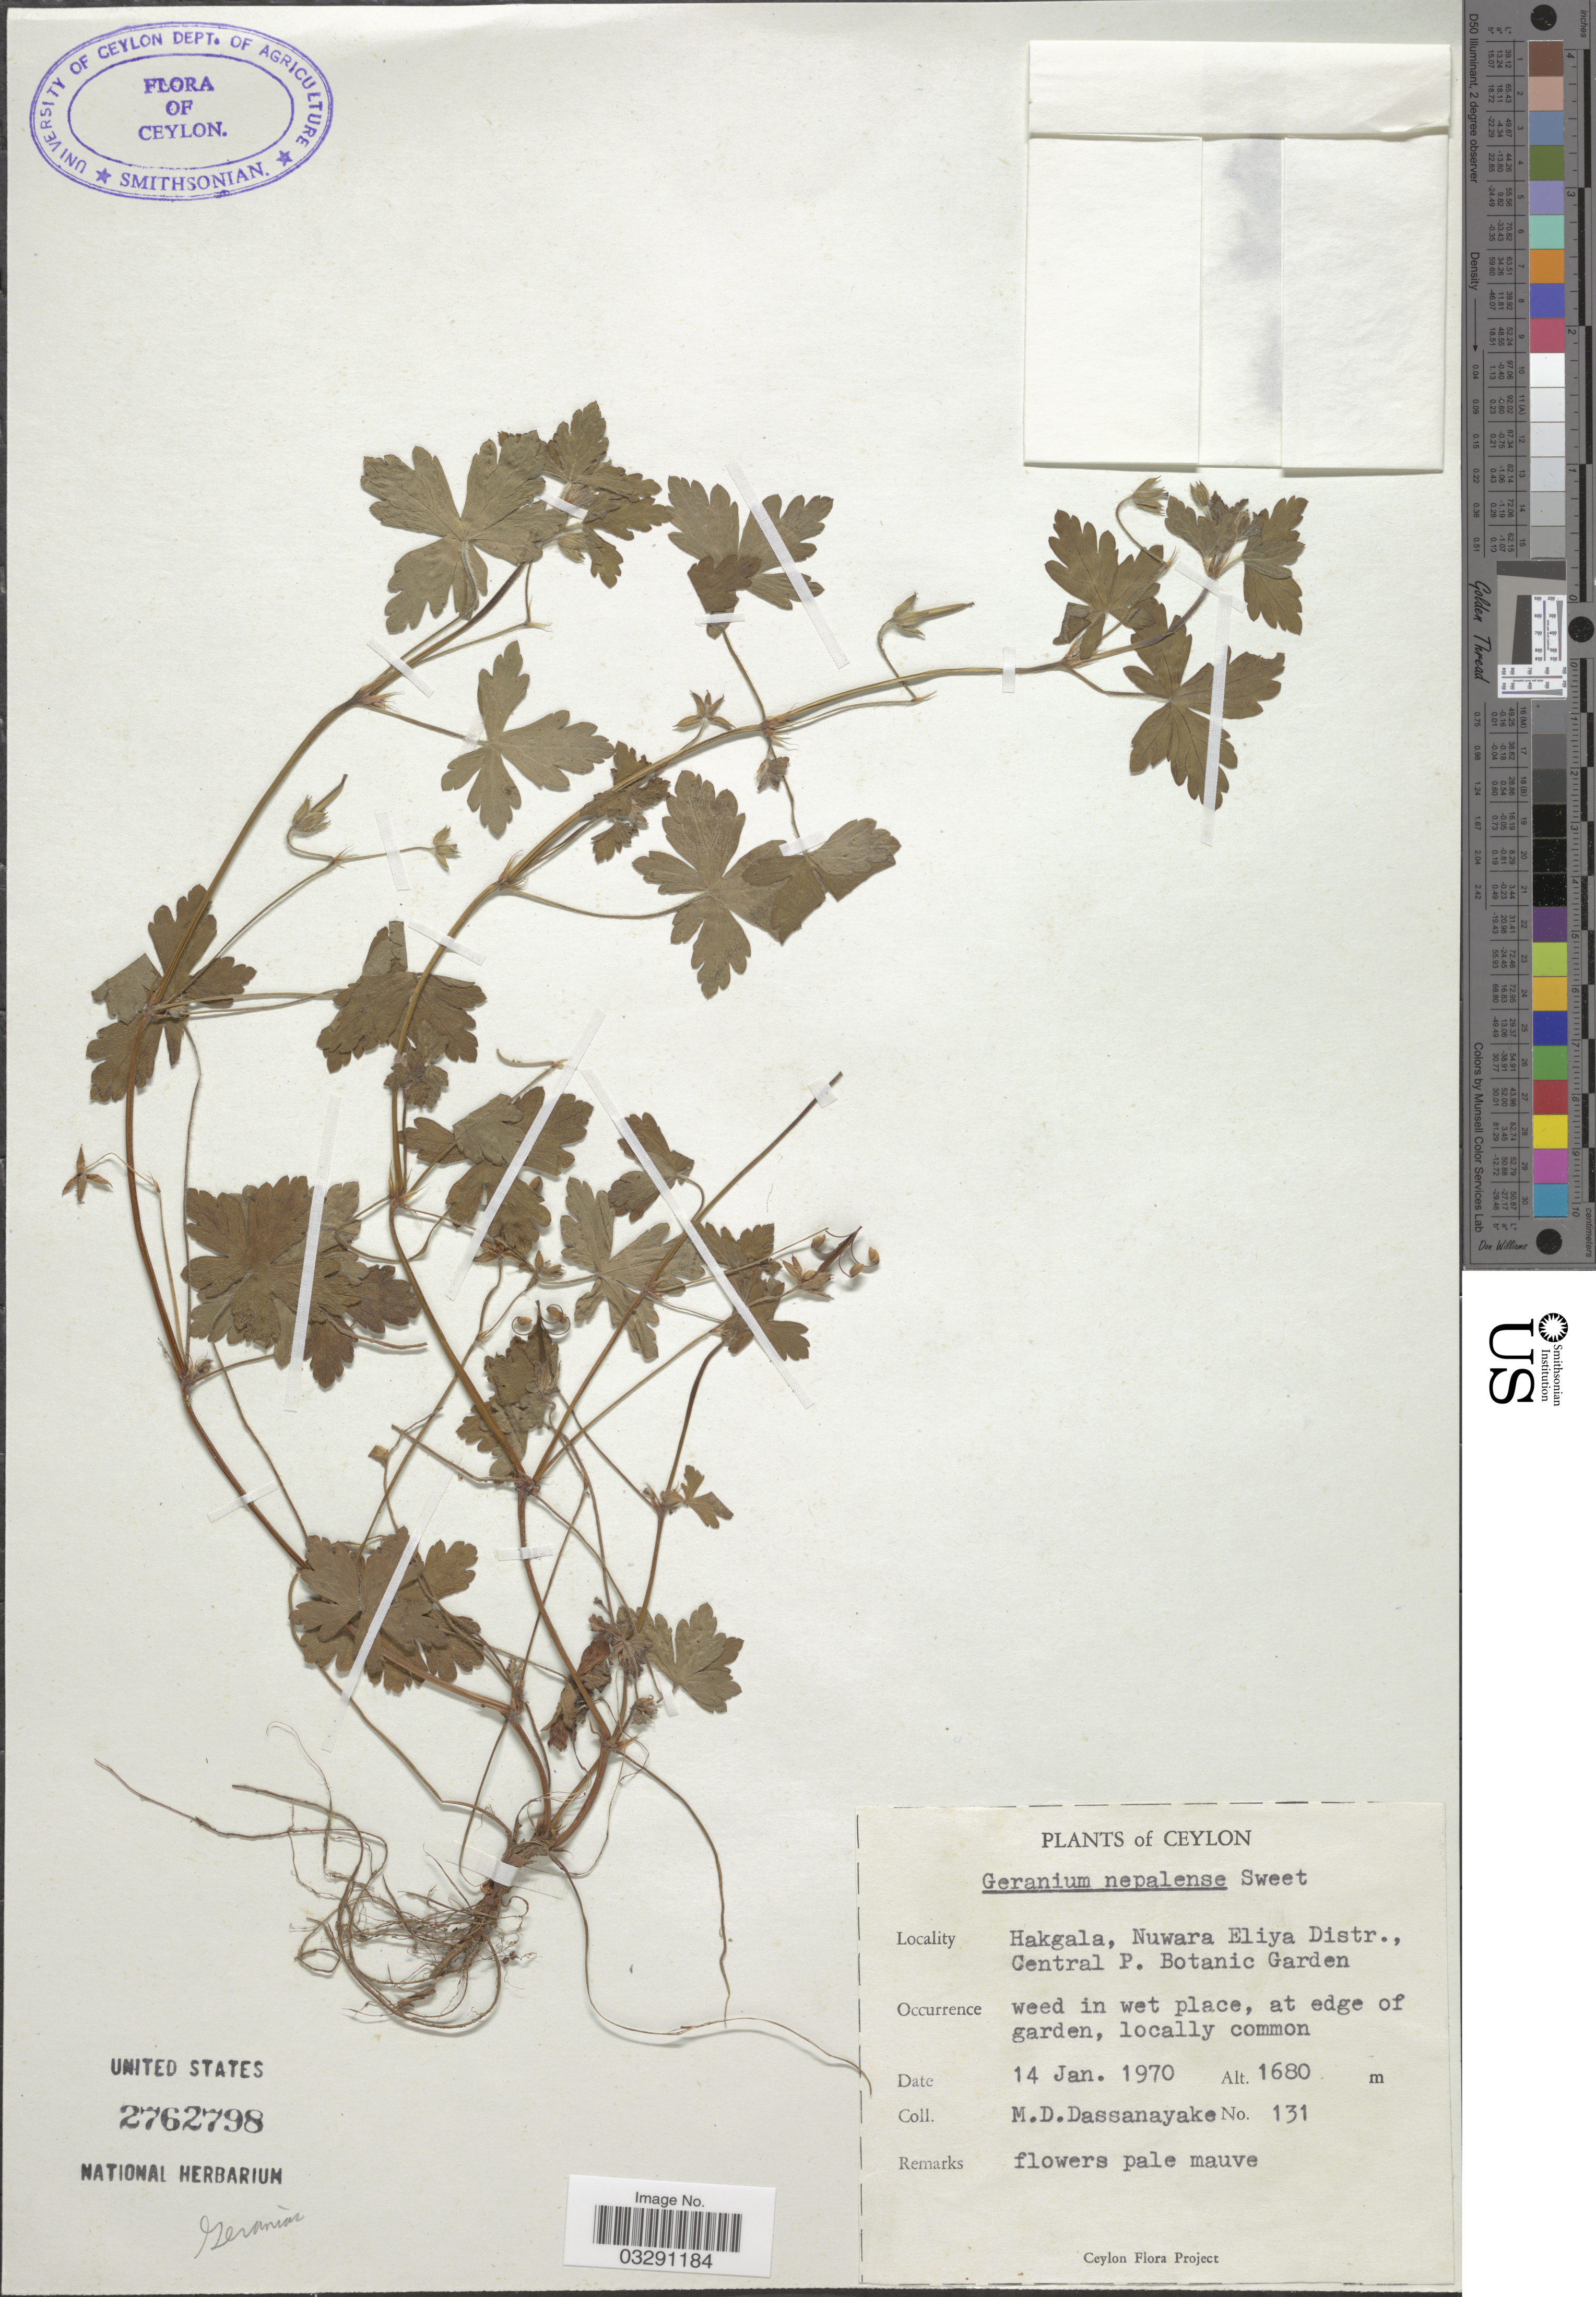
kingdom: Plantae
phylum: Tracheophyta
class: Magnoliopsida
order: Geraniales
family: Geraniaceae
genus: Geranium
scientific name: Geranium nepalense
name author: Sweet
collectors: M. D. Dassanayake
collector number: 131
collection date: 1970-01-14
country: Sri Lanka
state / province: Central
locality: Ceylon. Hakgala, Nuwara Eliya Distr., Central P. Botanic Garden.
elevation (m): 1680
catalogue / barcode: US 2762798